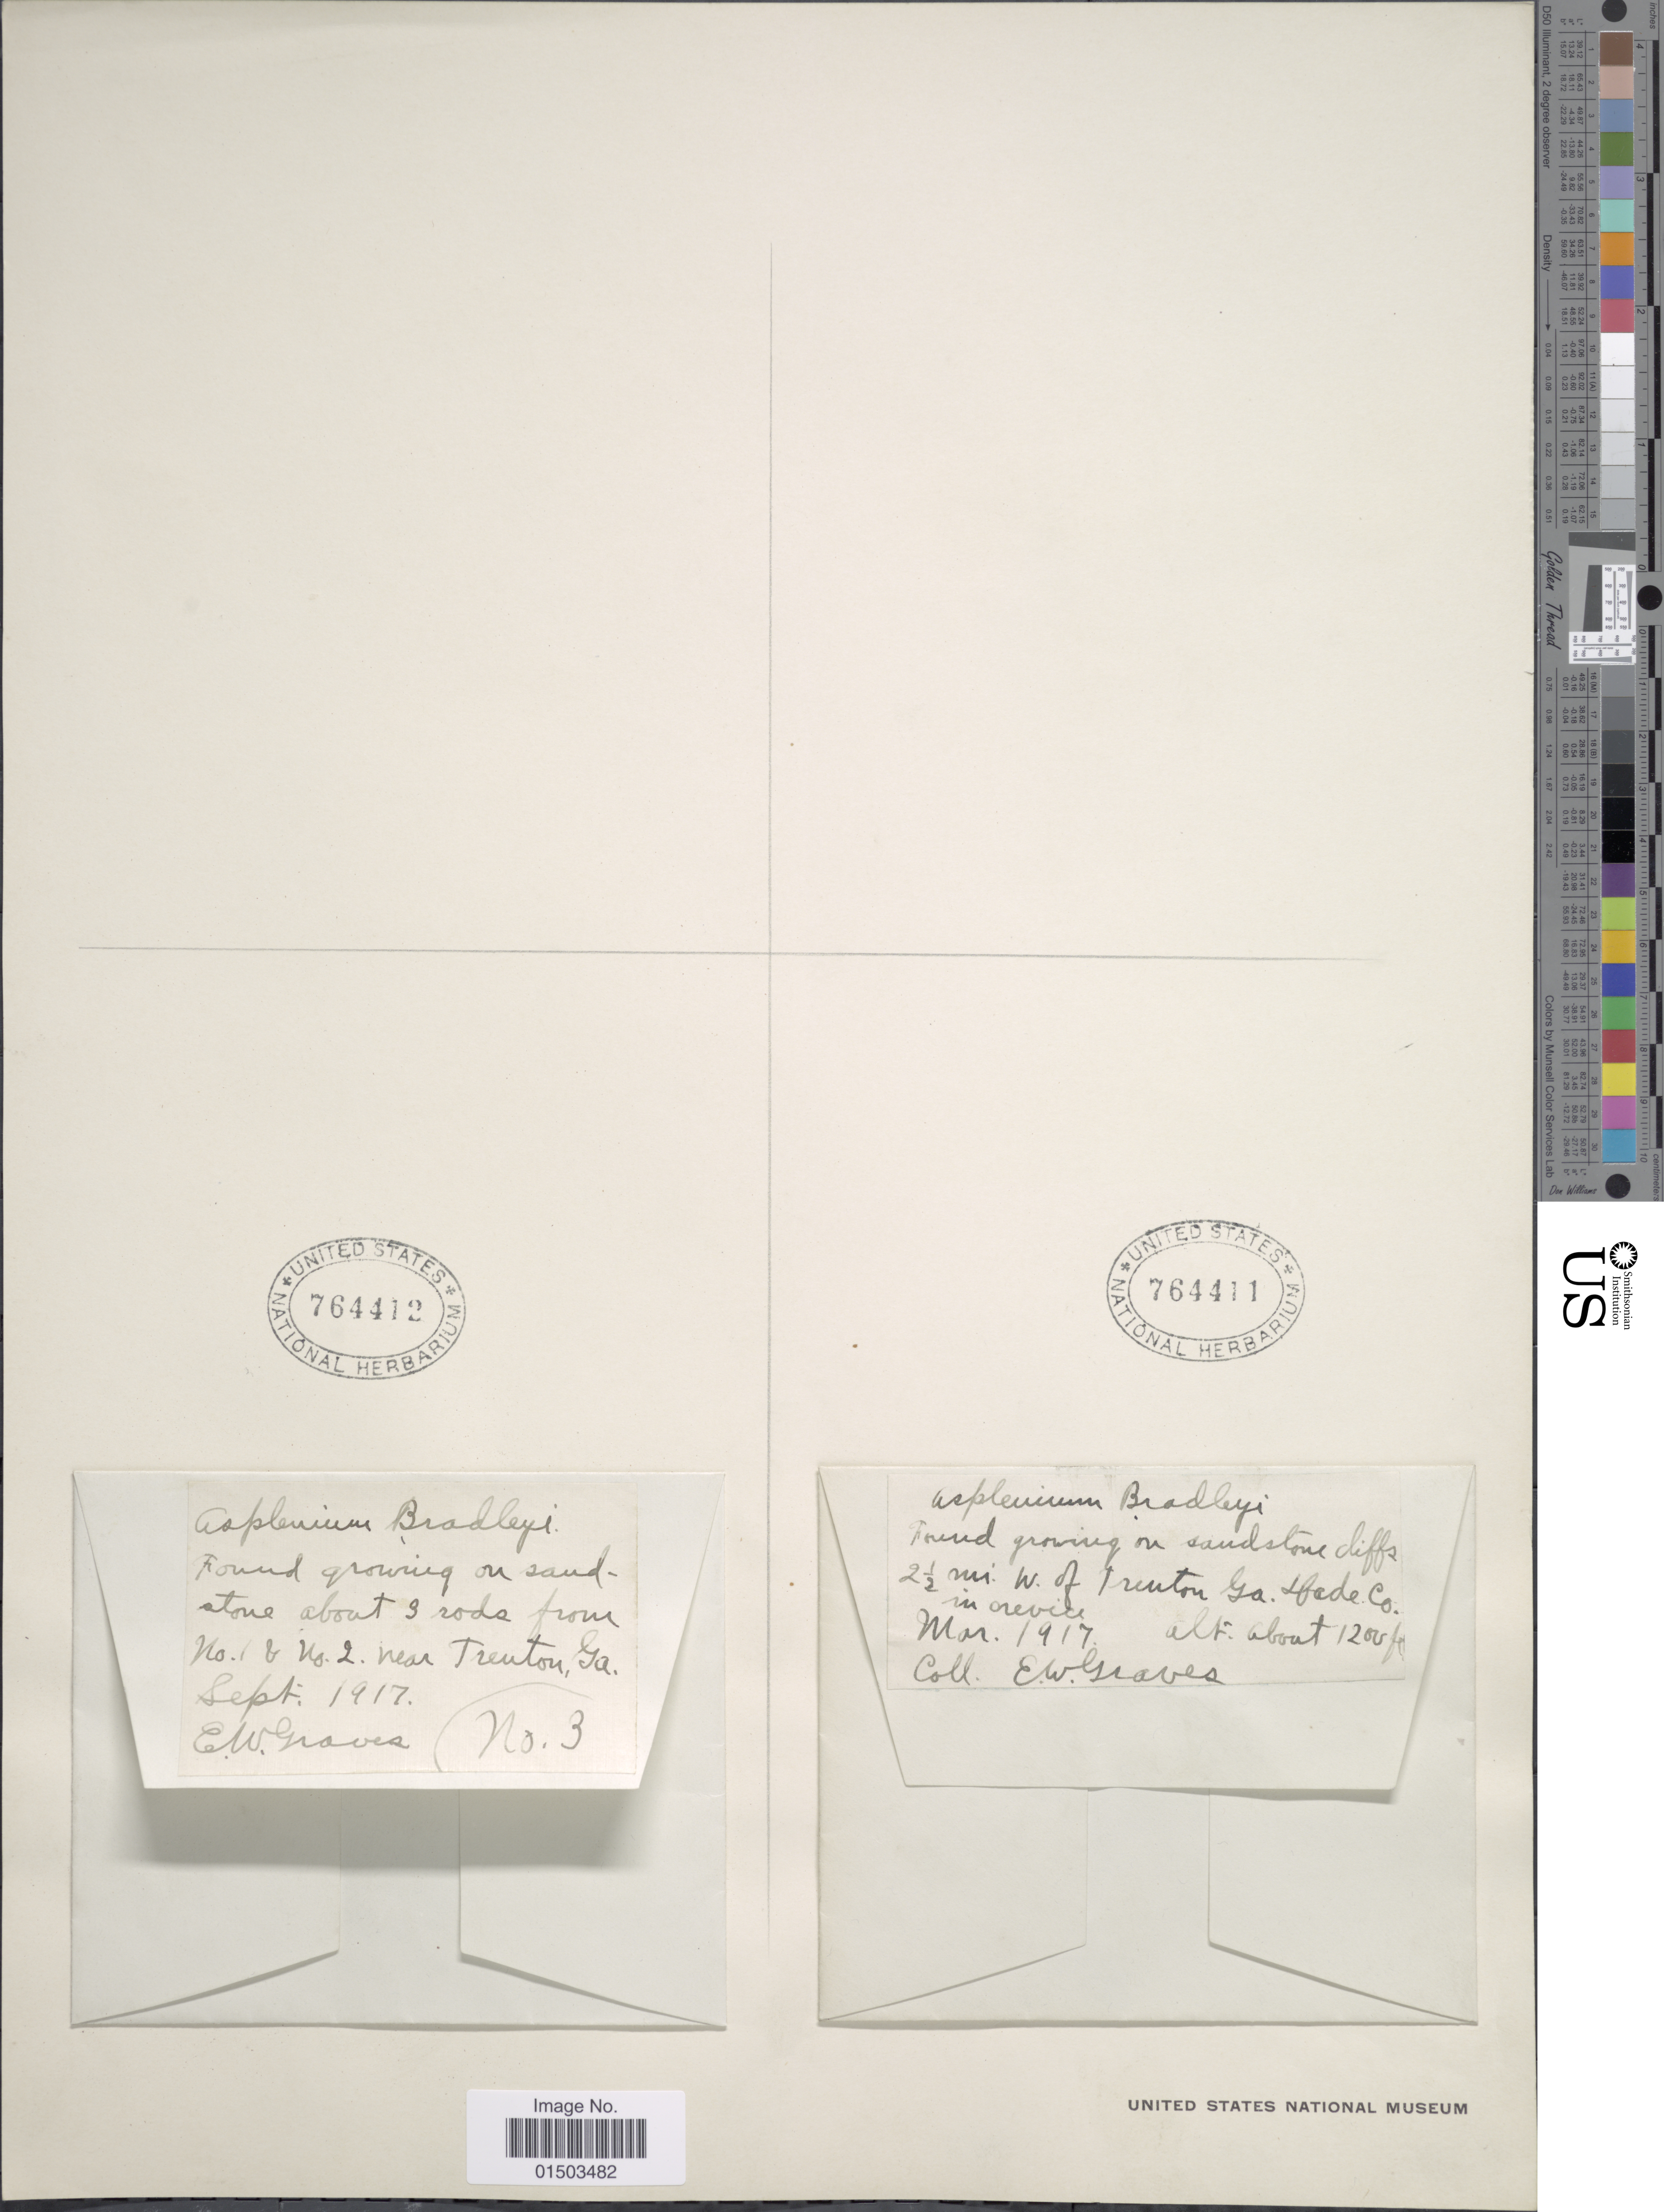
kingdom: Plantae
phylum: Tracheophyta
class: Polypodiopsida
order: Polypodiales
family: Aspleniaceae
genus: Asplenium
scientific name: Asplenium bradleyi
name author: D.C. Eaton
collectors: E. Graves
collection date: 1917-03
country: United States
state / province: Georgia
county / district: Dade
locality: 2½ mi. W. of Trenton.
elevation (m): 366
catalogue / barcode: US 764411-2